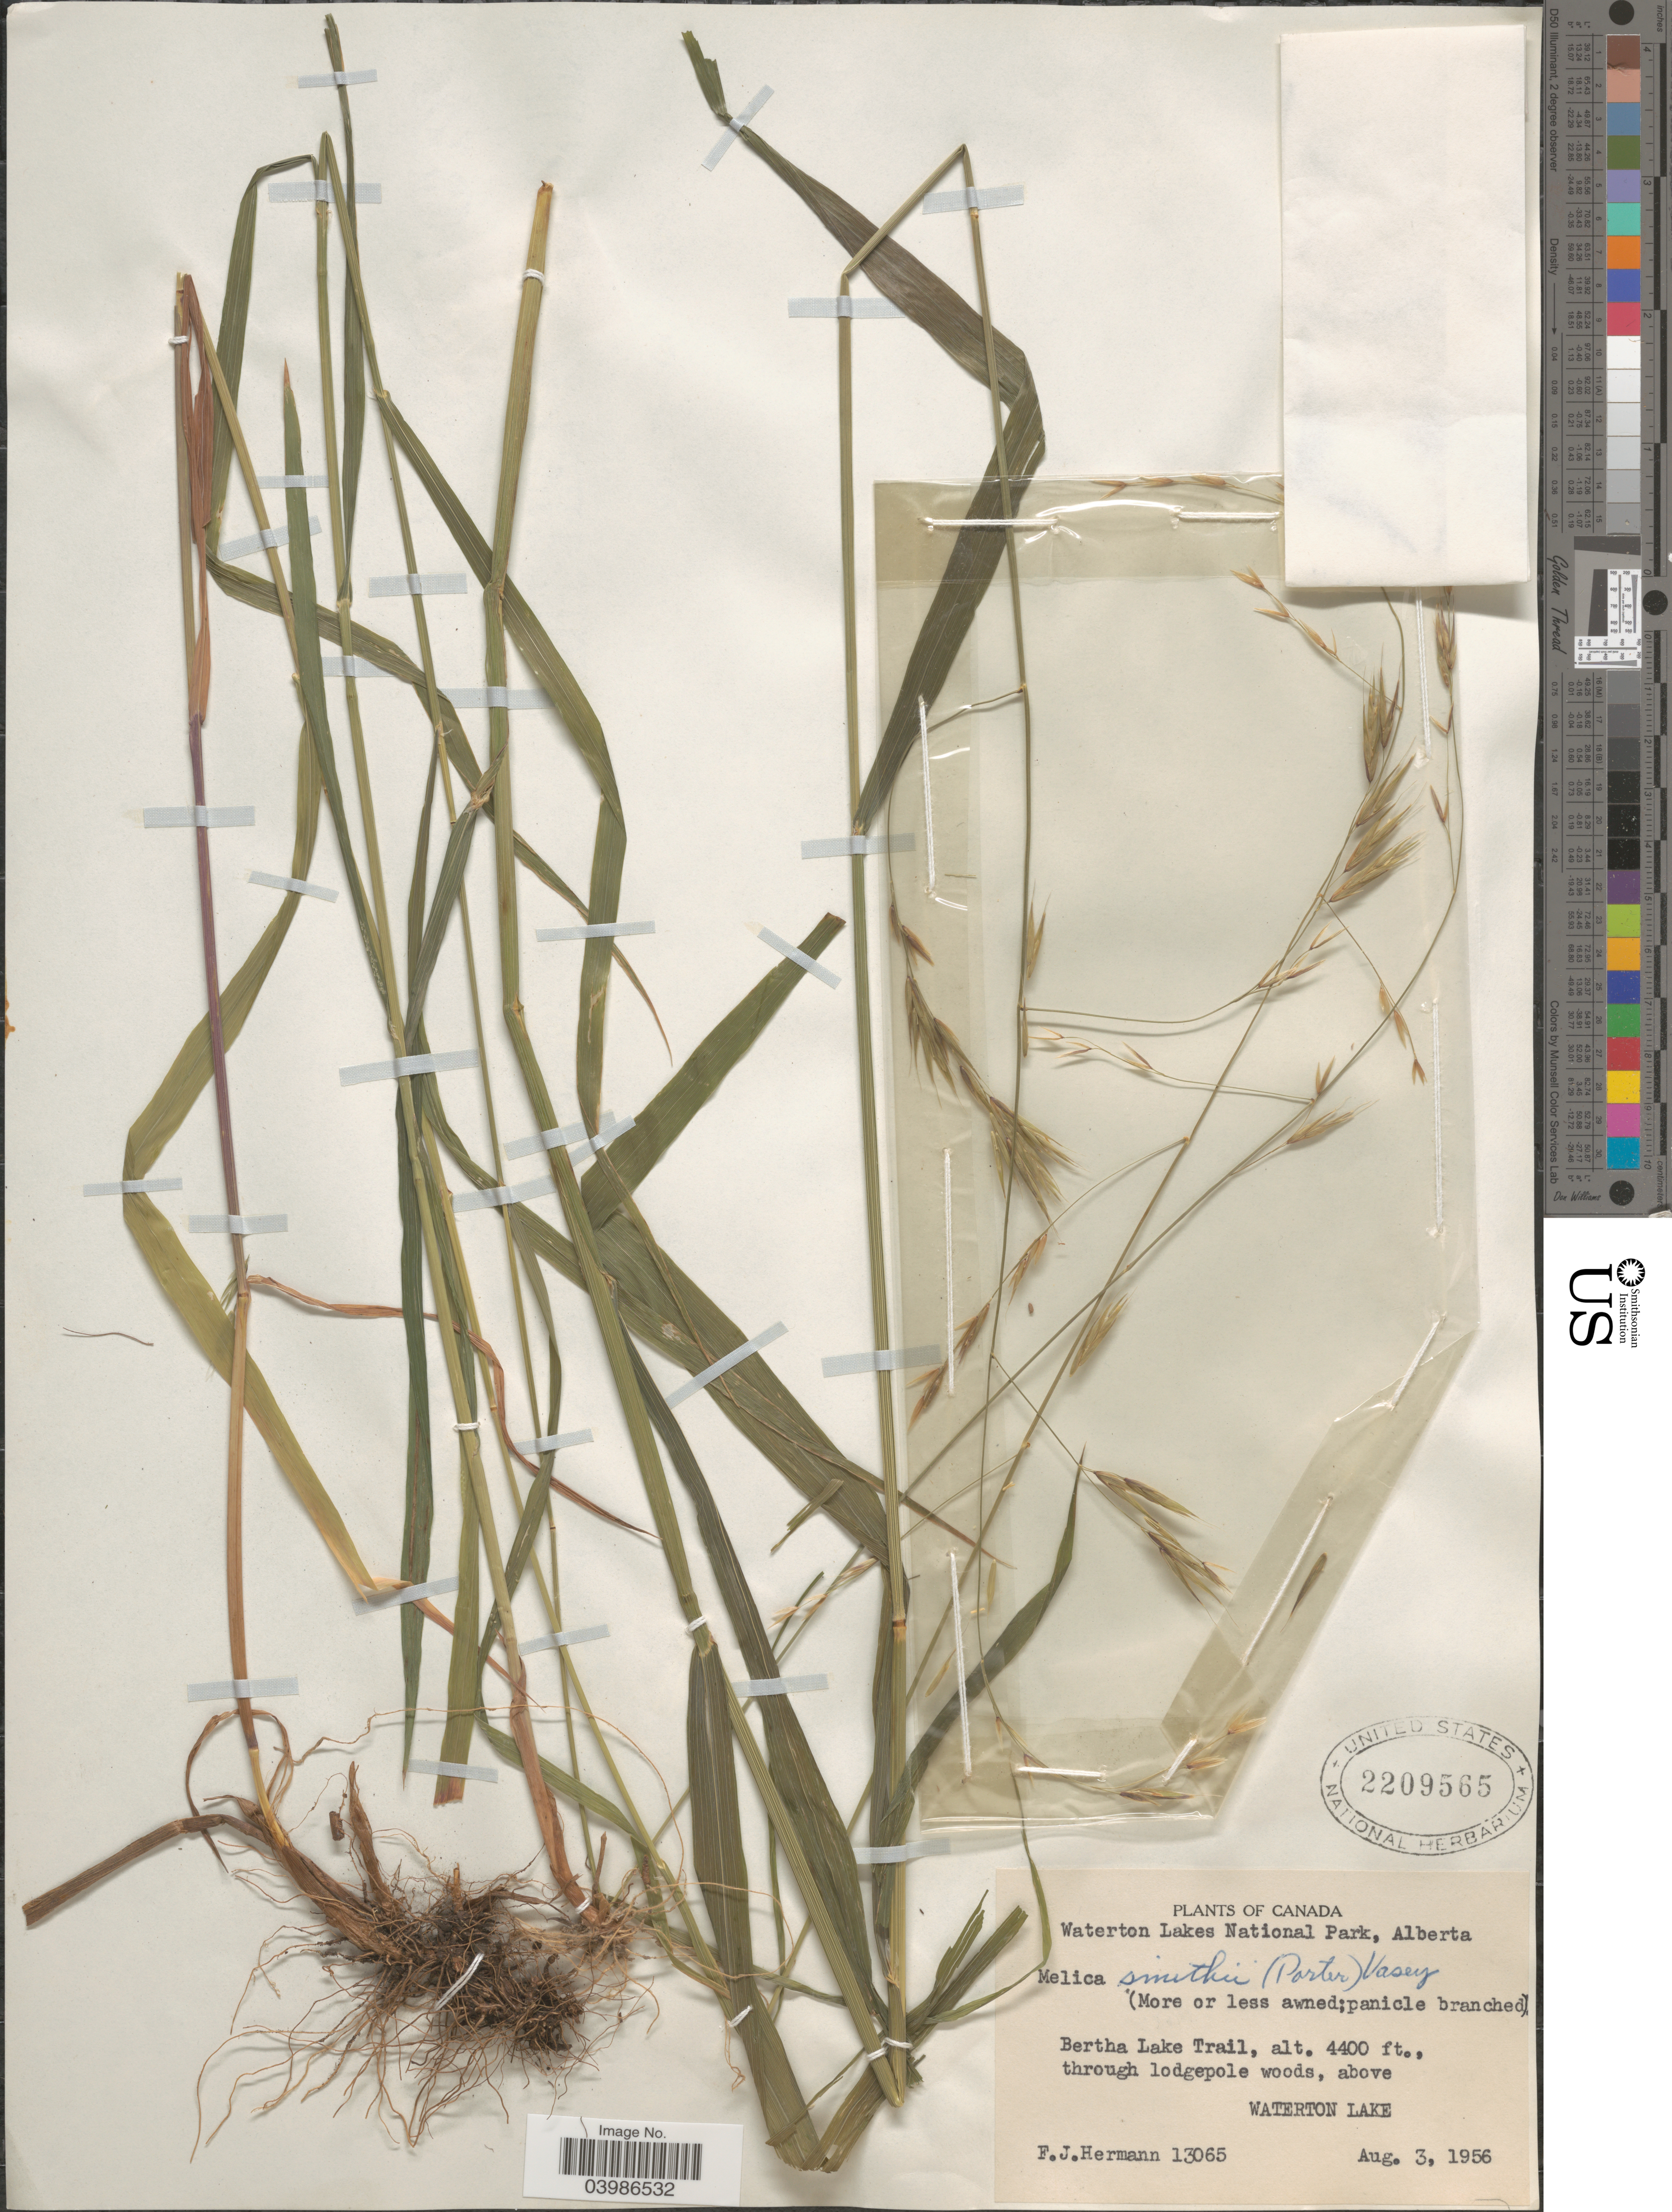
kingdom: Plantae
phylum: Tracheophyta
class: Liliopsida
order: Poales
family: Poaceae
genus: Melica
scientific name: Melica smithii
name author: (Porter ex A. Gray) Vasey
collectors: F. J. Hermann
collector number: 13065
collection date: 1956-08-03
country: Canada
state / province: Alberta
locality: Waterton Lakes National Park. Bertha Lakes Trail, through lodgepole woods, above Waterton Lake.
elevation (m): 1341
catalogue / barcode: US 2209565